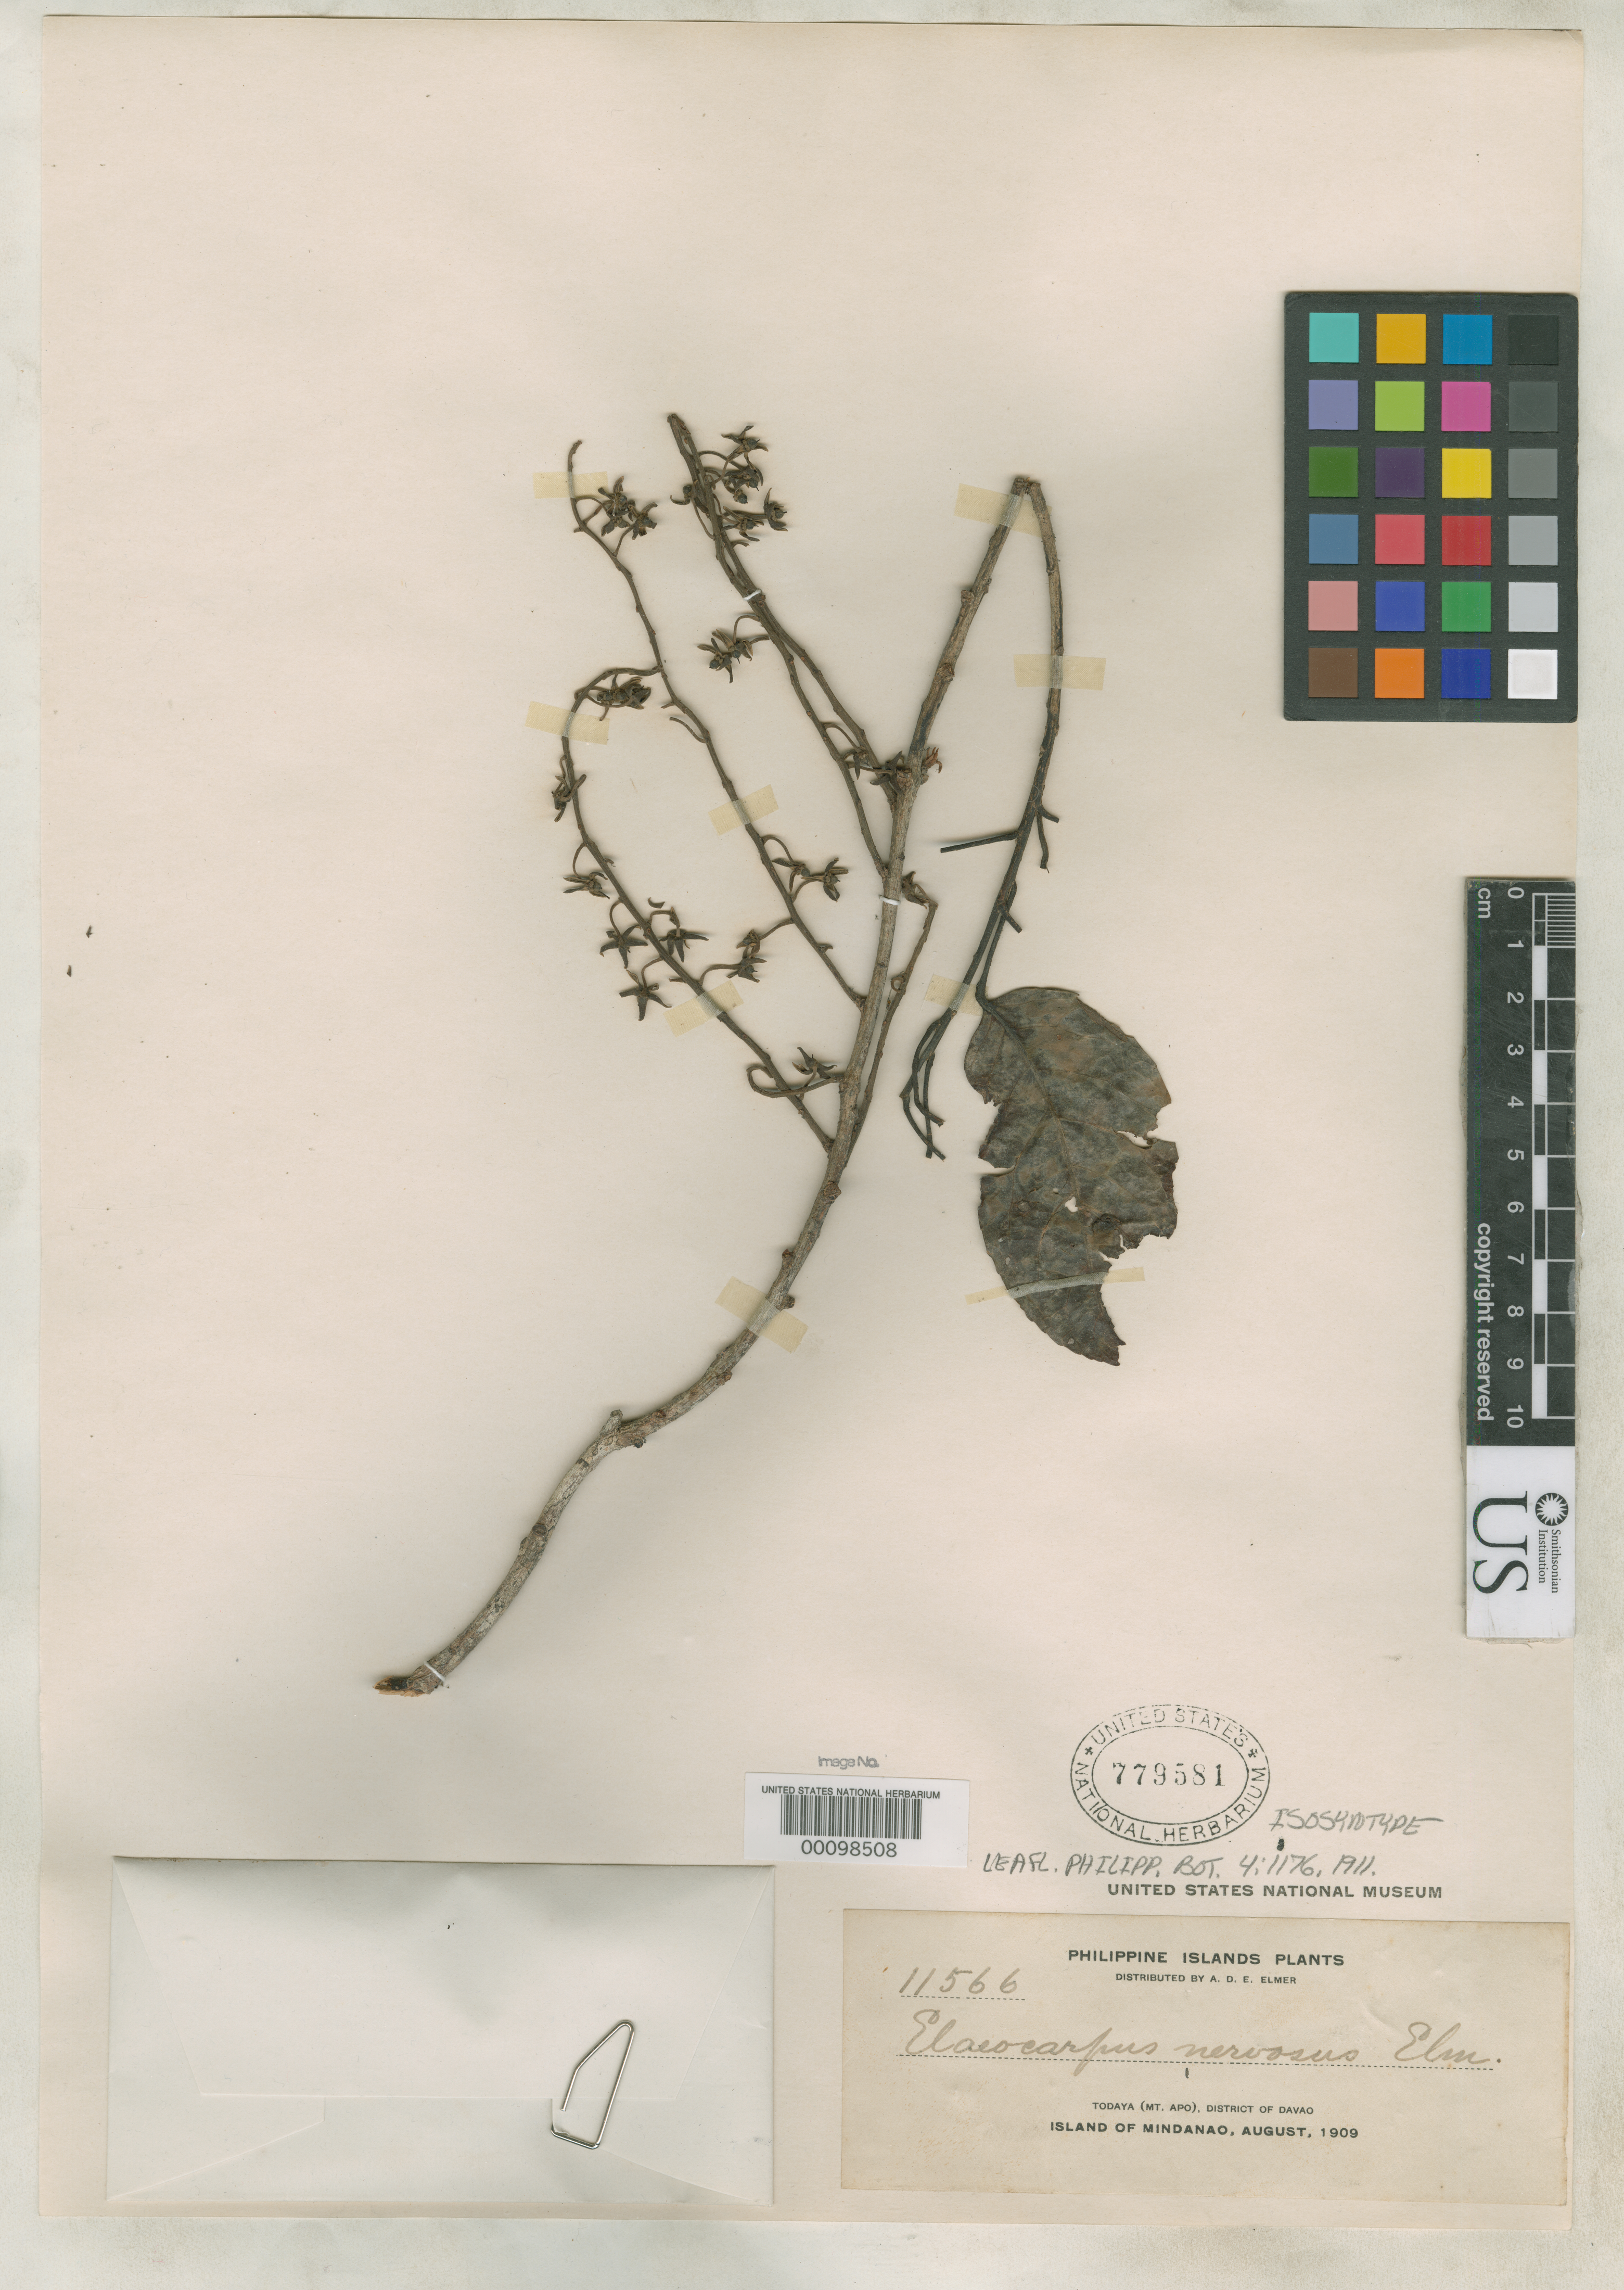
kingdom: Plantae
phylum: Tracheophyta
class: Magnoliopsida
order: Oxalidales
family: Elaeocarpaceae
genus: Elaeocarpus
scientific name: Elaeocarpus nervosus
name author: Elmer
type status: Isosyntype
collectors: A. D. E. Elmer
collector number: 11566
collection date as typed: Aug 1909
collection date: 1909-08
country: Philippines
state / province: Davao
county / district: Davao del Sur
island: Mindanao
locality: Todaya (Mt. Apo), District of Davao, Island of Mindanao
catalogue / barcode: US 779581